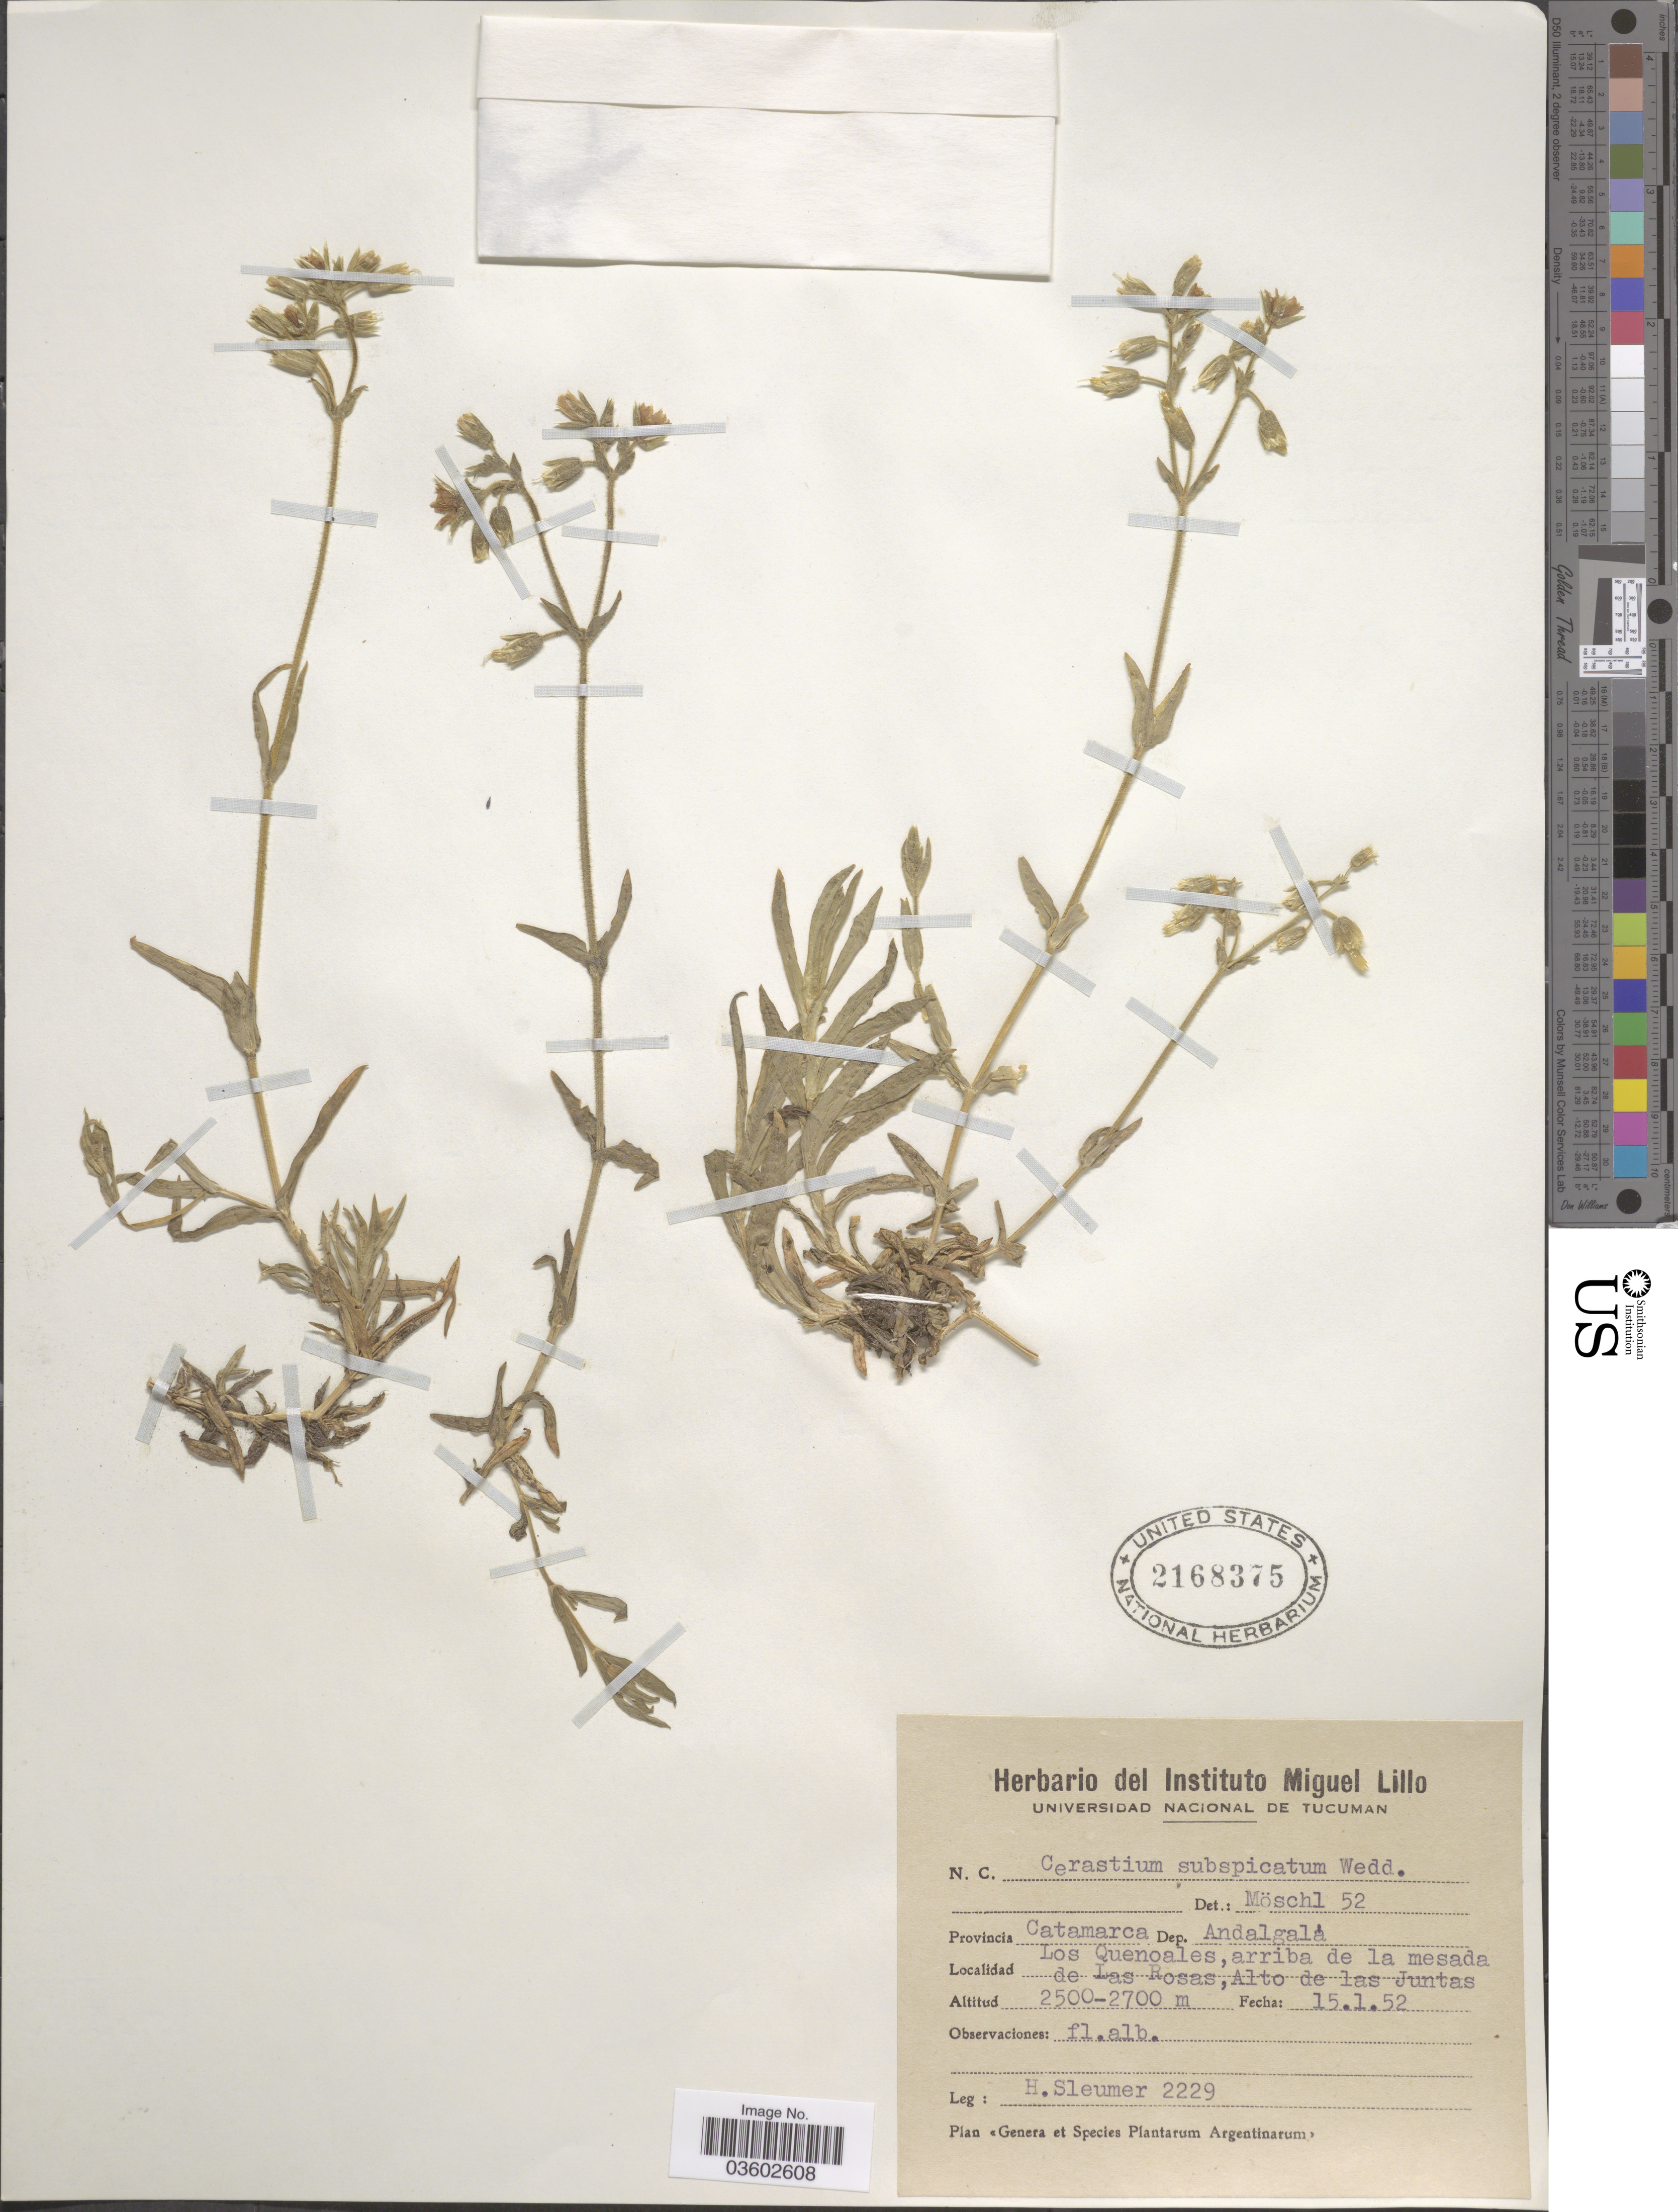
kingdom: Plantae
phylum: Tracheophyta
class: Magnoliopsida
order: Caryophyllales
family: Caryophyllaceae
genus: Cerastium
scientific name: Cerastium subspicatum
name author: Wedd.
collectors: H. O. Sleumer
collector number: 2229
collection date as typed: Transcribed d/m/y: 15/1/52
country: Argentina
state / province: Catamarca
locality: Dep. Andalgala. Los Quenoales, arriba de la mesada de Las Rosas, Alto de las Juntas.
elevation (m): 2500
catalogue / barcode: US 2168375